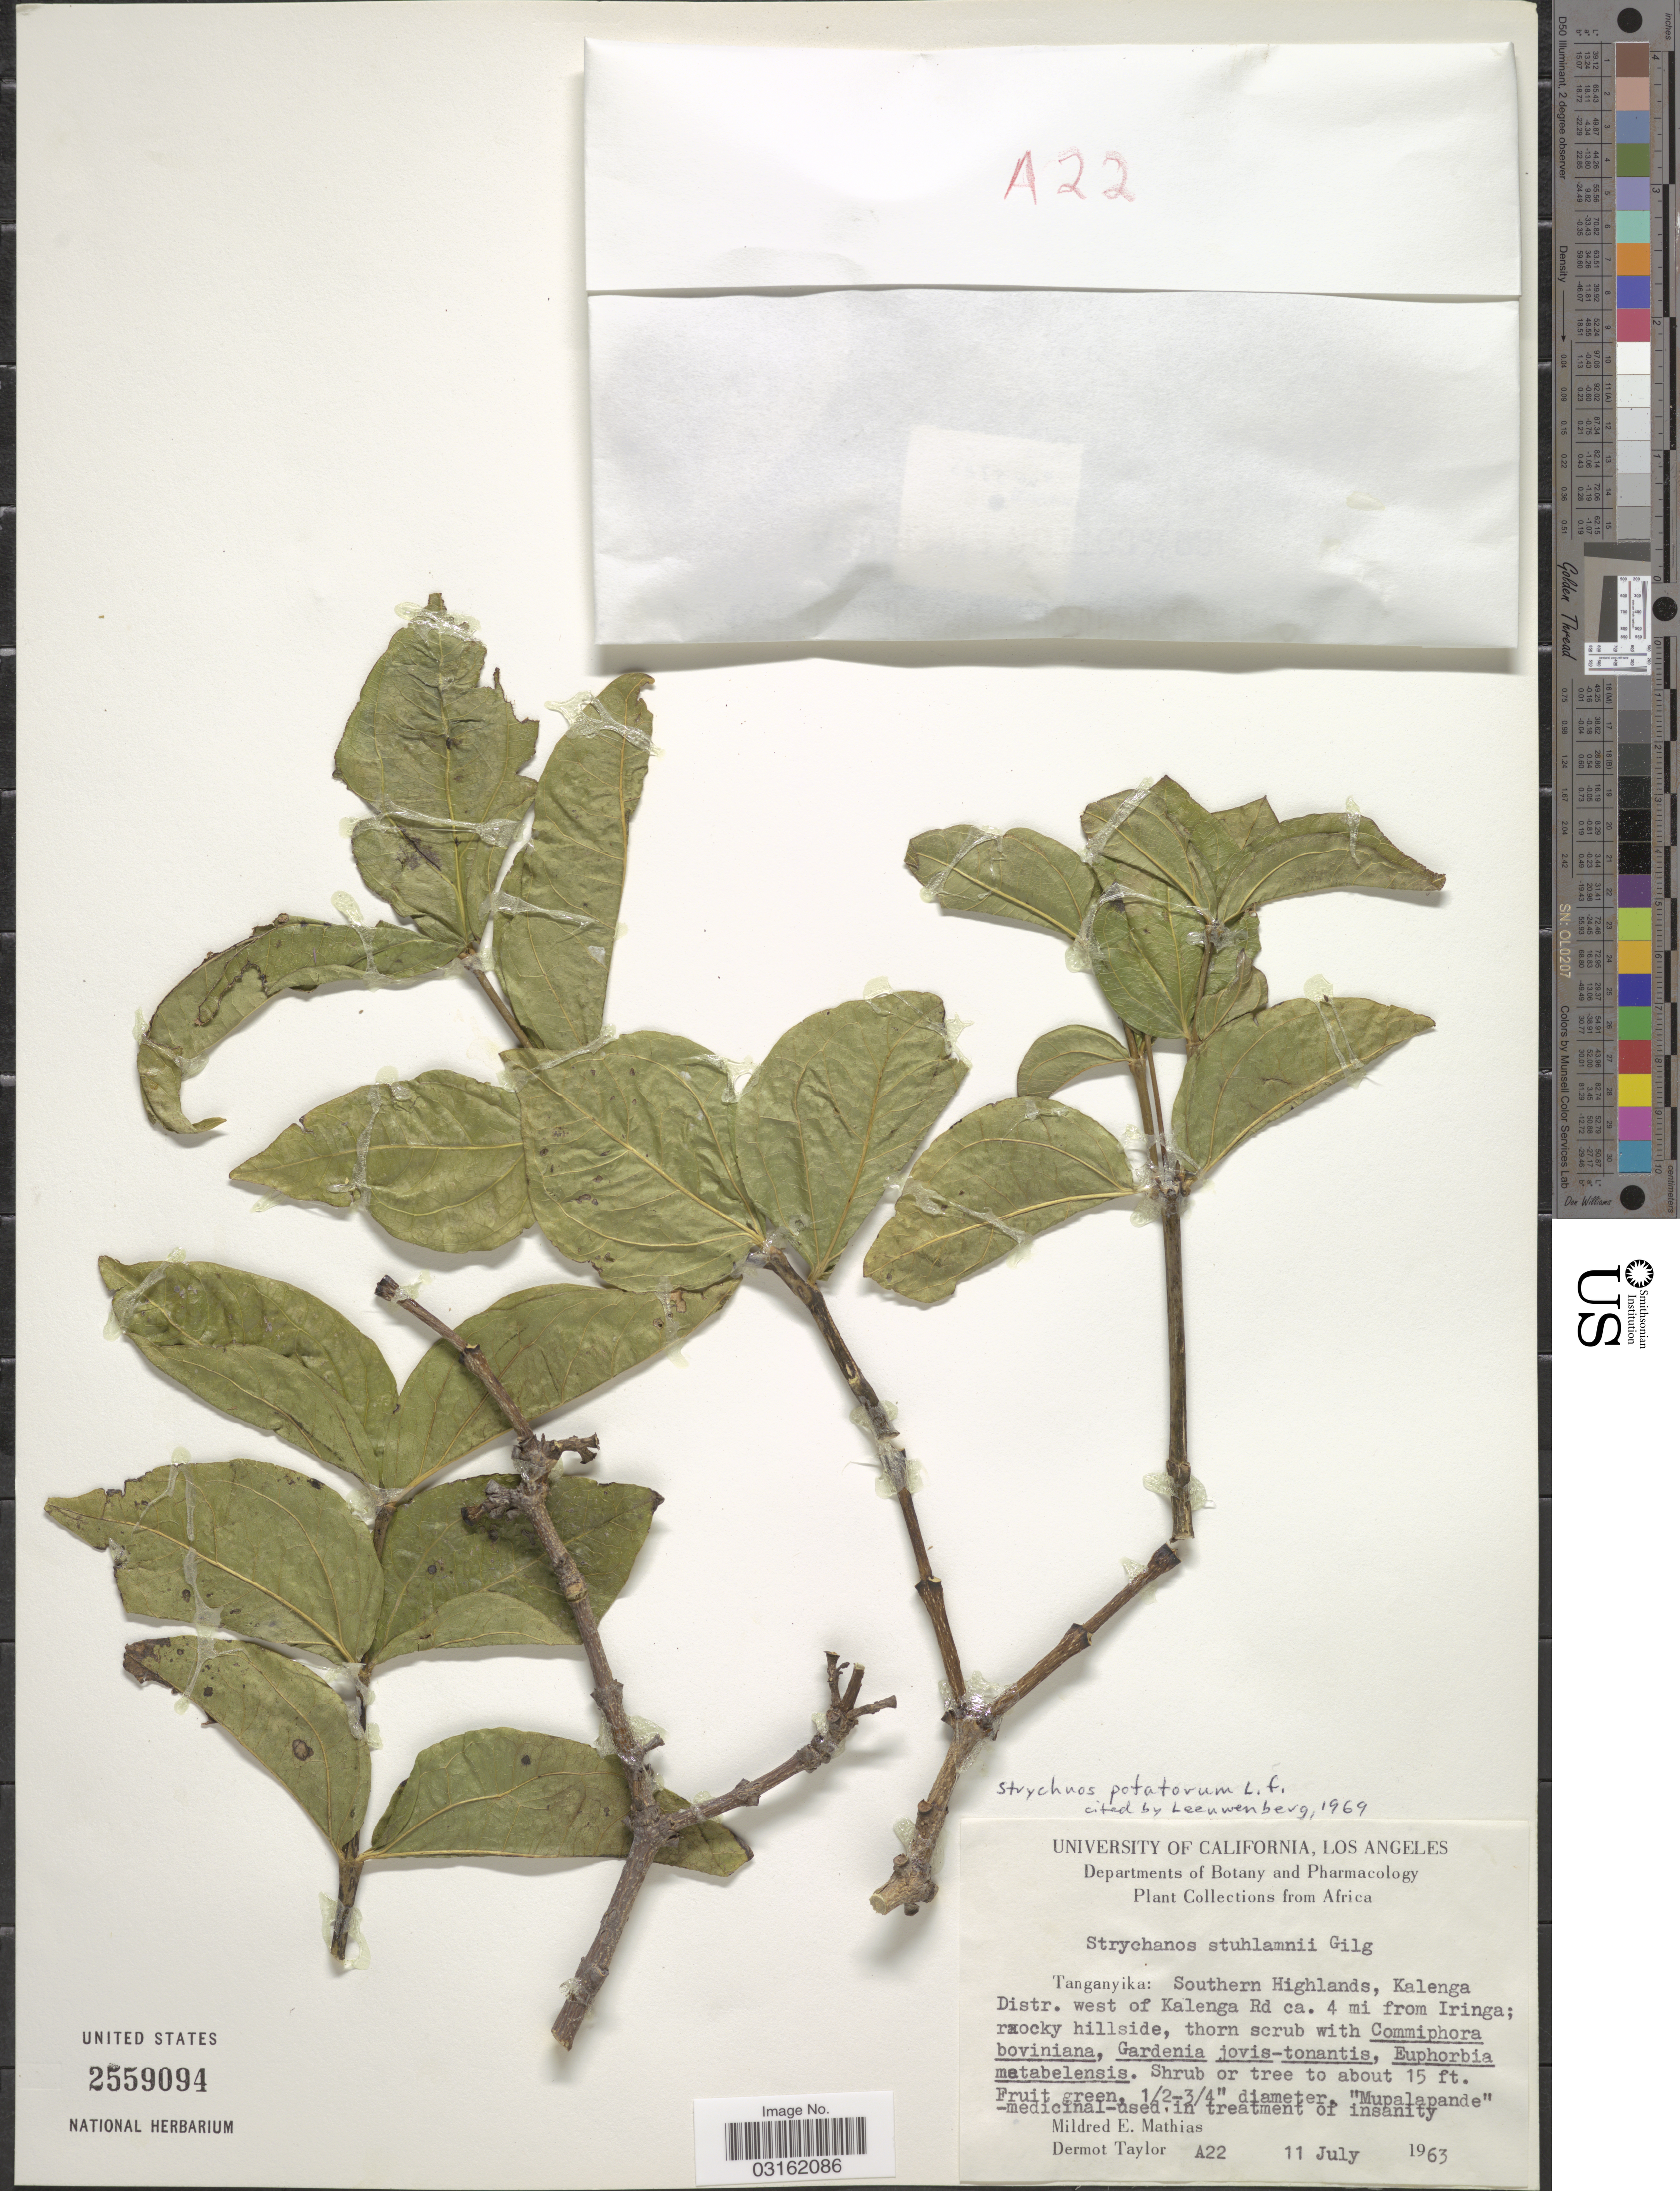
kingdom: Plantae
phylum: Tracheophyta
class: Magnoliopsida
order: Gentianales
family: Loganiaceae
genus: Strychnos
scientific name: Strychnos potatorum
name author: L. f.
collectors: M. E. Mathias & D. Taylor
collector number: A22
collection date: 1963-07-11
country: Tanzania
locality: Tanganyika: Southern Highlands, Kalenga Distr. west of Kalenga Rd ca. 4 mi from Iringa.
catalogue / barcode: US 2559094